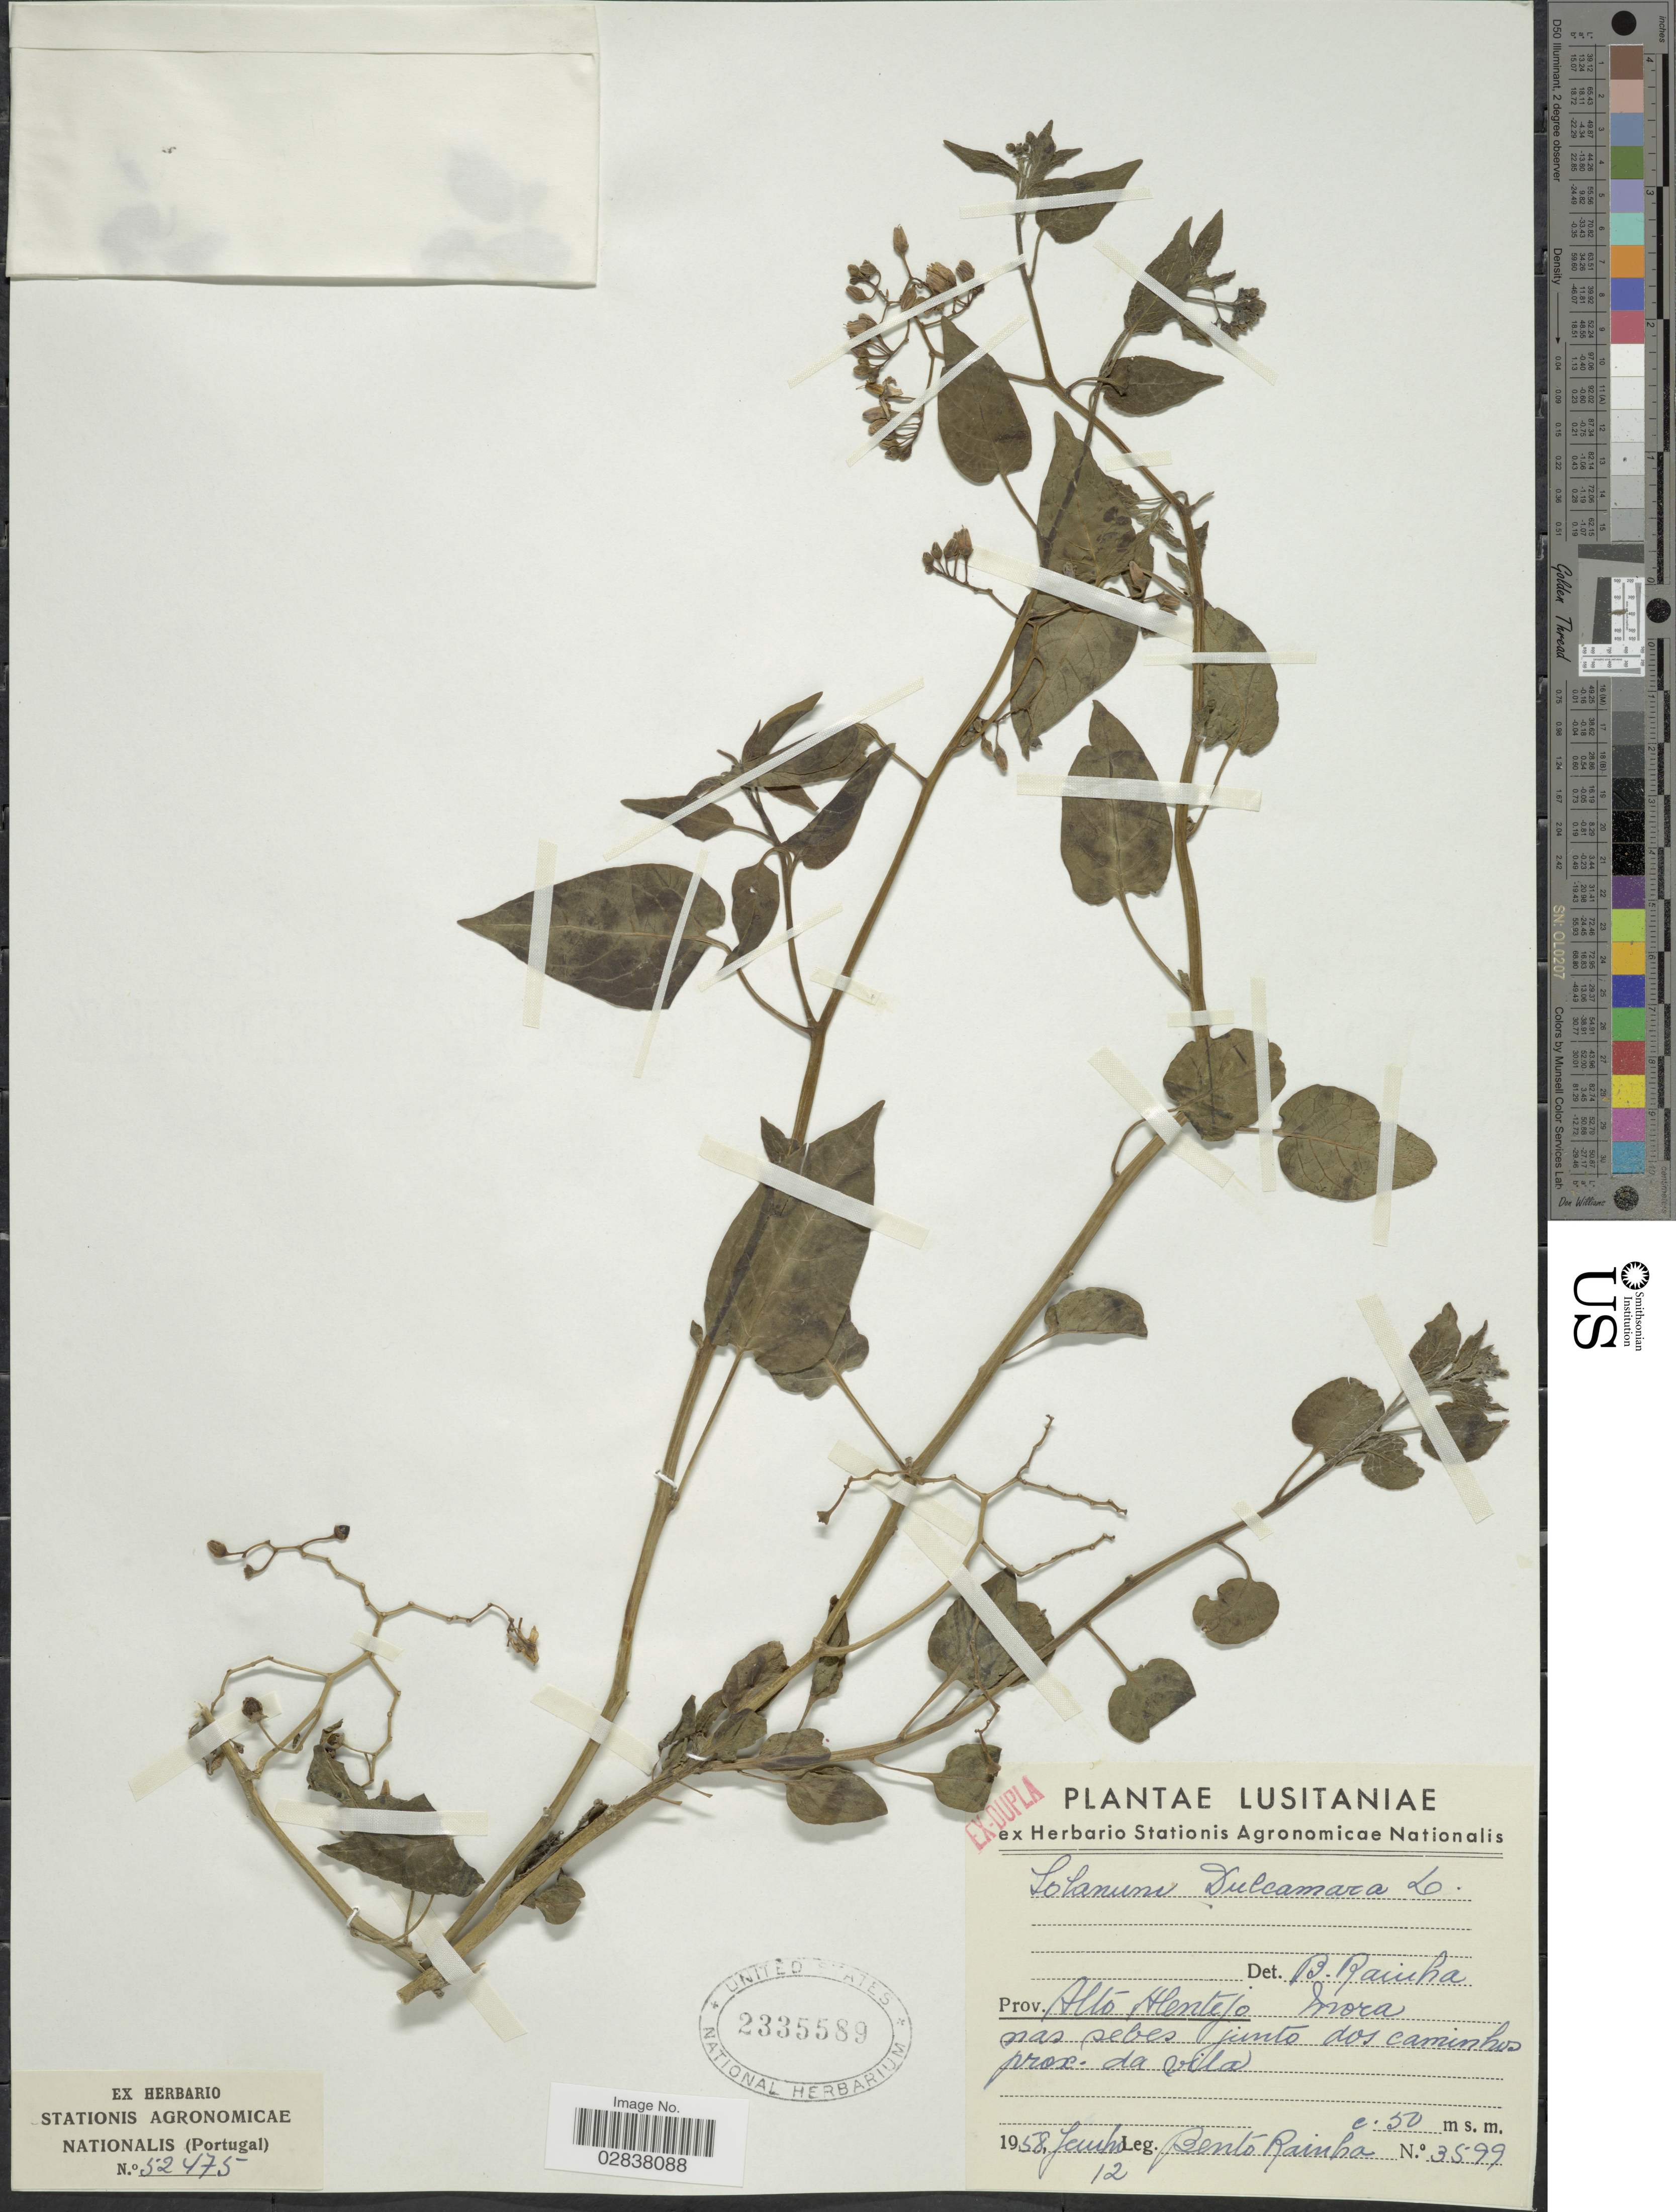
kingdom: Plantae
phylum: Tracheophyta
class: Magnoliopsida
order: Solanales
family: Solanaceae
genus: Solanum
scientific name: Solanum dulcamara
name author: L.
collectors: B. Rainha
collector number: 3599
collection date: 1958-06-12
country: Portugal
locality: Prov. Alto Alentejo, mora mas [interpreted] sebes junto dos caminhos prox. da vila.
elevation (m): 50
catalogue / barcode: US 2335589